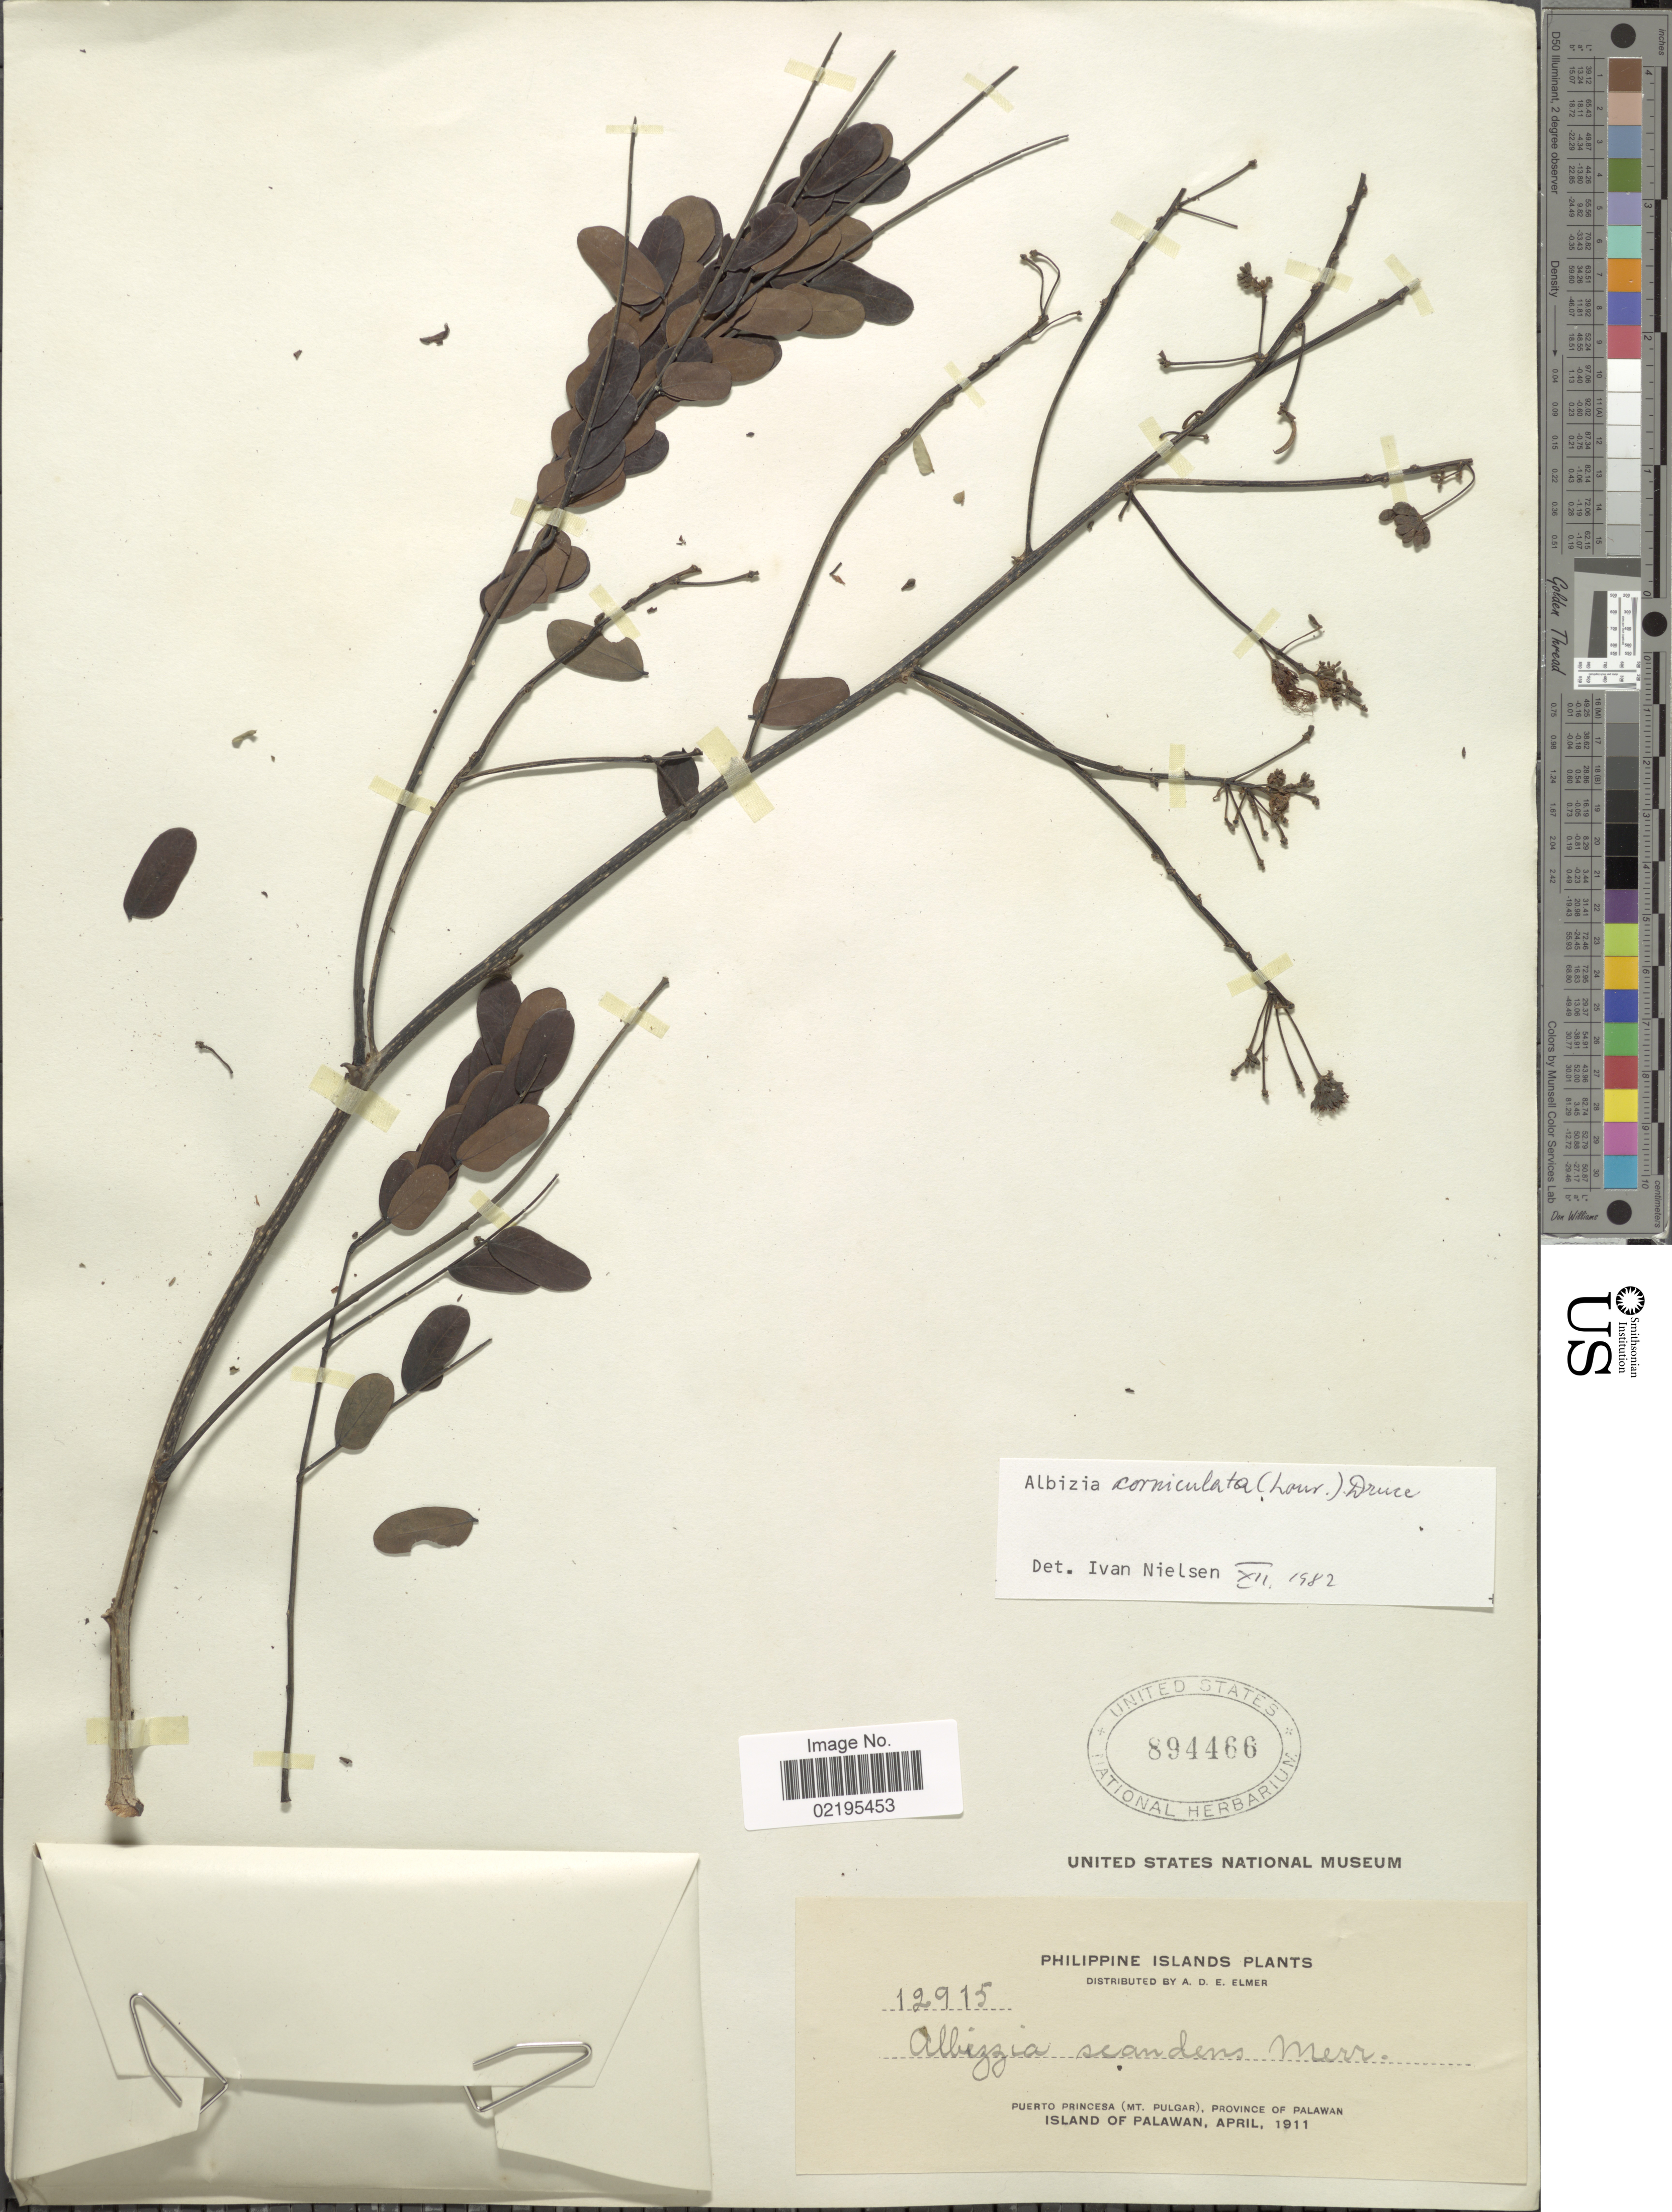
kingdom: Plantae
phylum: Tracheophyta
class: Magnoliopsida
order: Fabales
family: Fabaceae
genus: Albizia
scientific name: Albizia corniculata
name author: (Lour.) Druce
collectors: A. D. E. Elmer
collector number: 12915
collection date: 1911-04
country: Philippines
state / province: Mimaropa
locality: Puerto Princesa (Mt. Pulgar), Province of Palawan, Island of Palawan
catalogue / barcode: US 894466